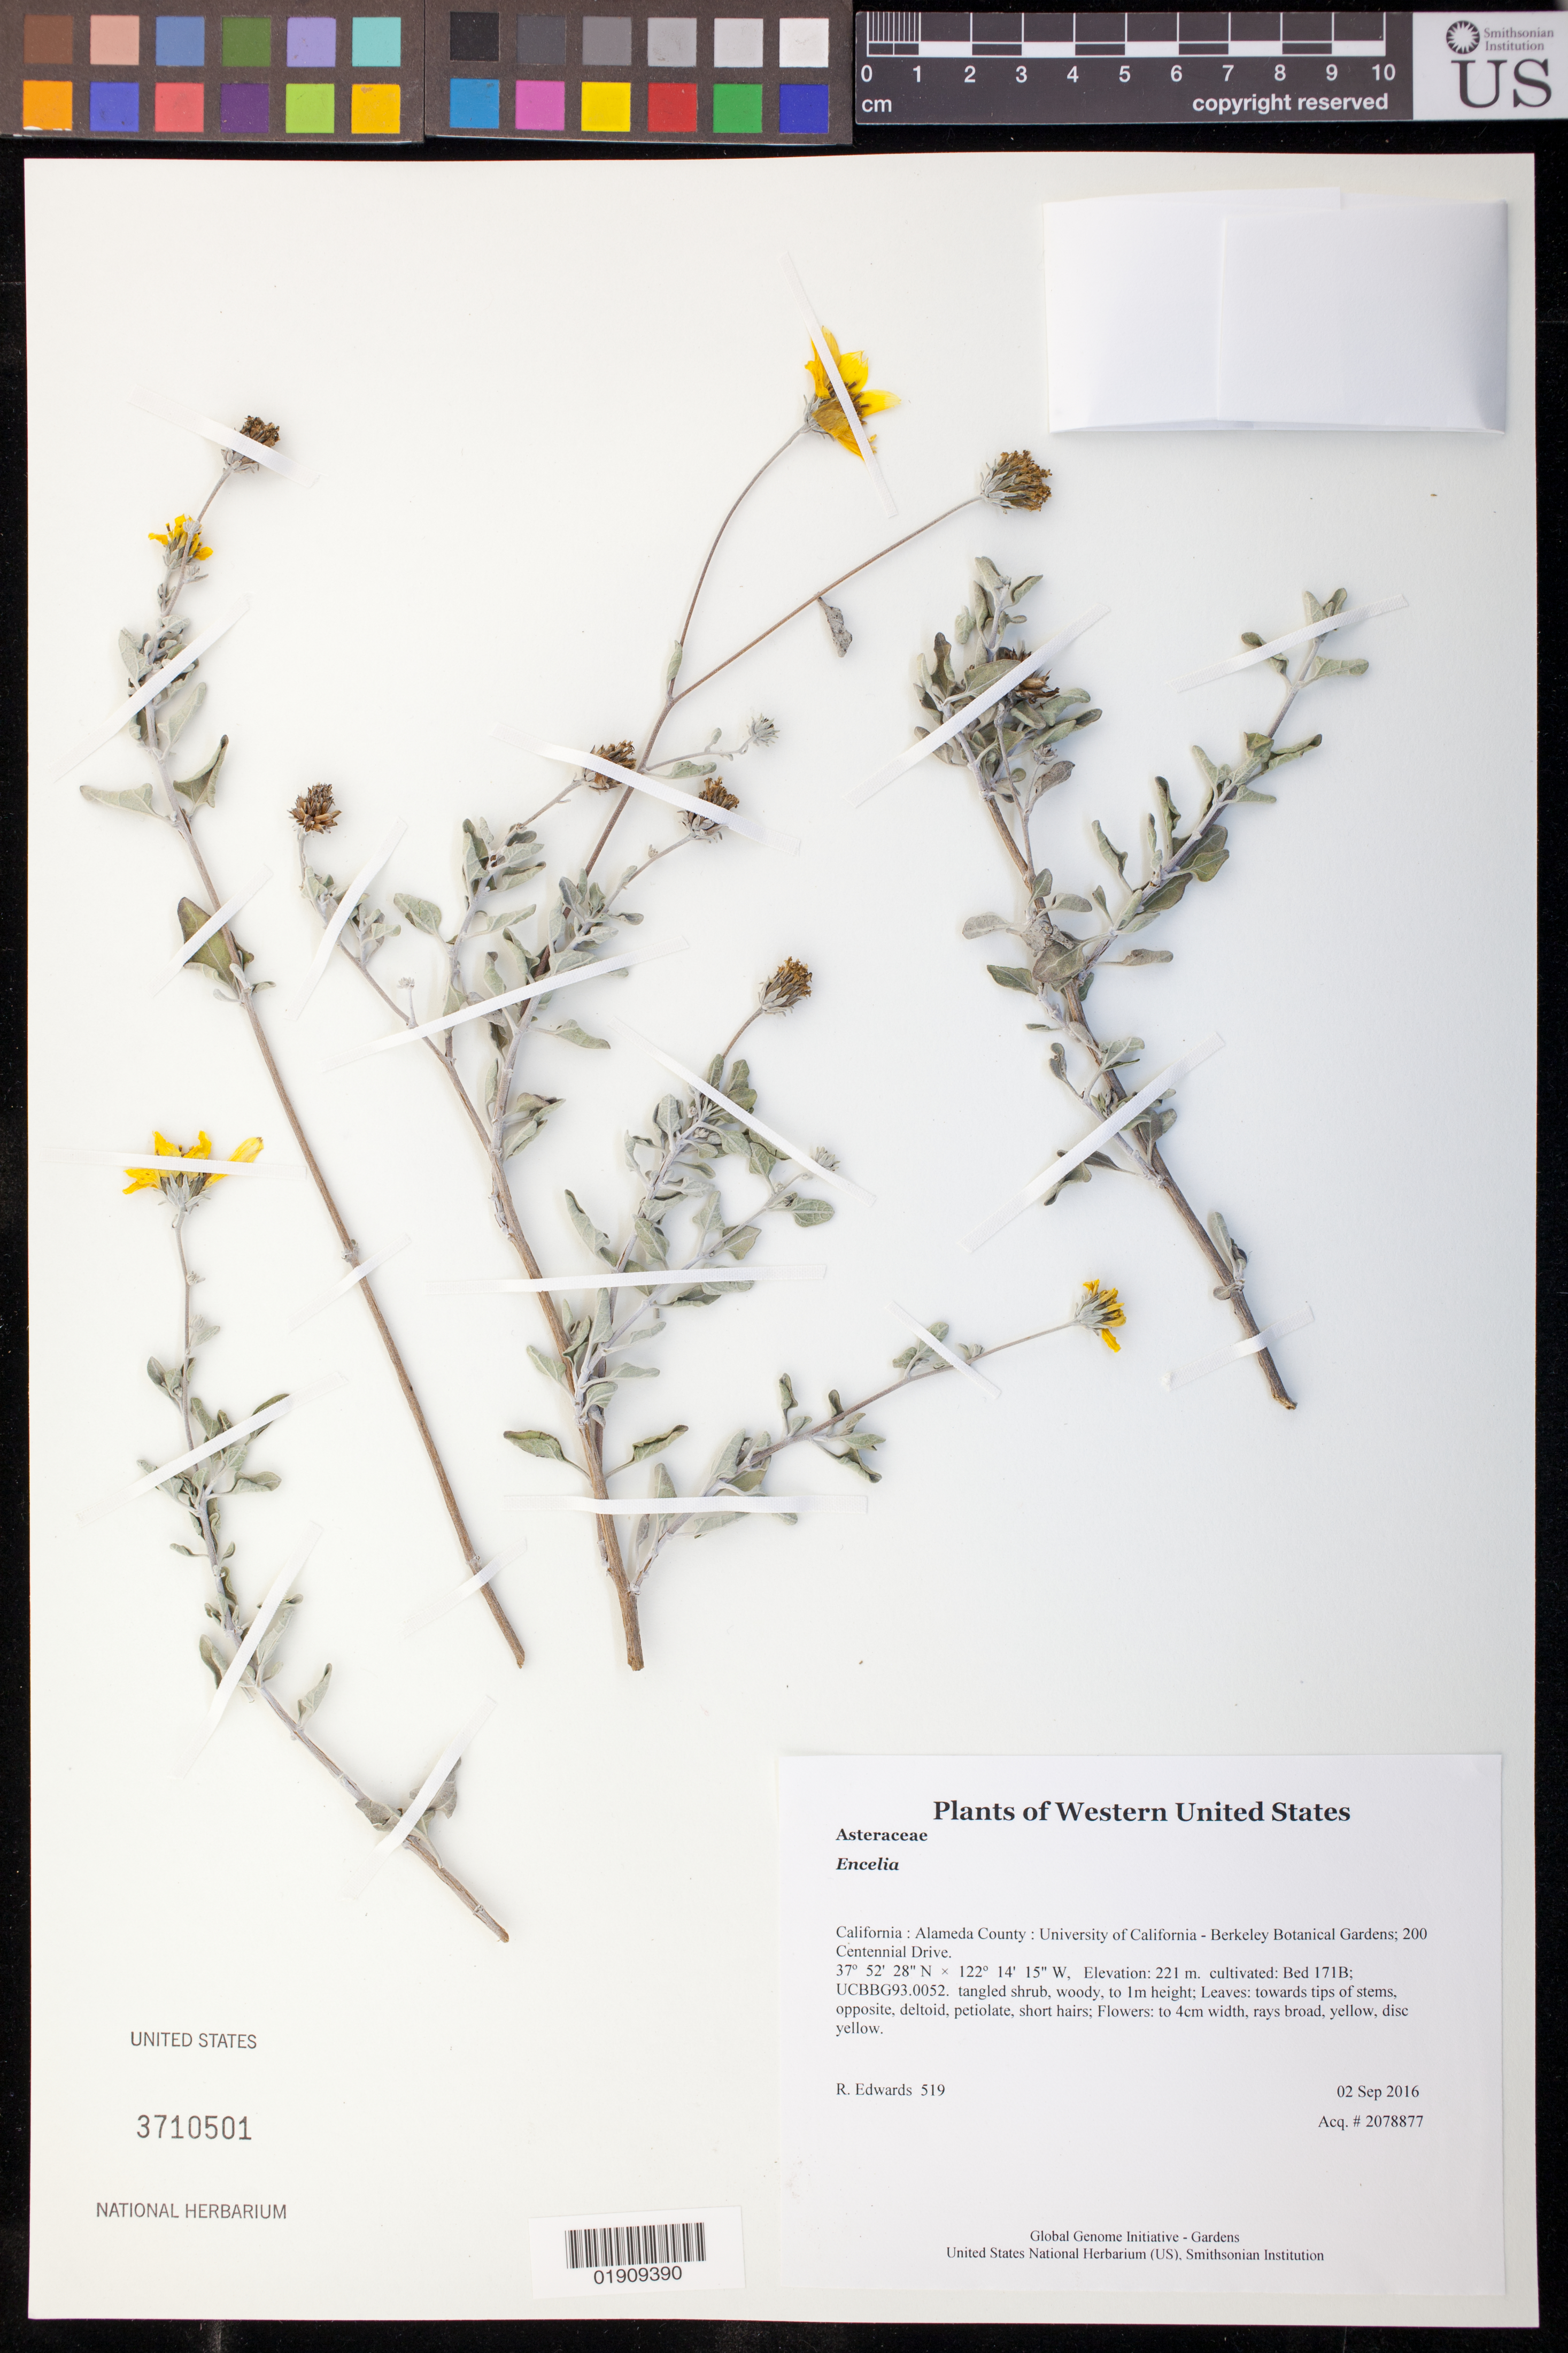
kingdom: Plantae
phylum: Tracheophyta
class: Magnoliopsida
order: Asterales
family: Asteraceae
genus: Encelia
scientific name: Encelia sp.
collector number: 519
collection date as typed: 2 September 2016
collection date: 2016-09-02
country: United States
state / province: California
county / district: Alameda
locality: University of California - Berkeley Botanical Gardens; 200 Centennial Drive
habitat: cultivated: Bed 171B; UCBBG93.0052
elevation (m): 221.2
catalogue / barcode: US 3710501